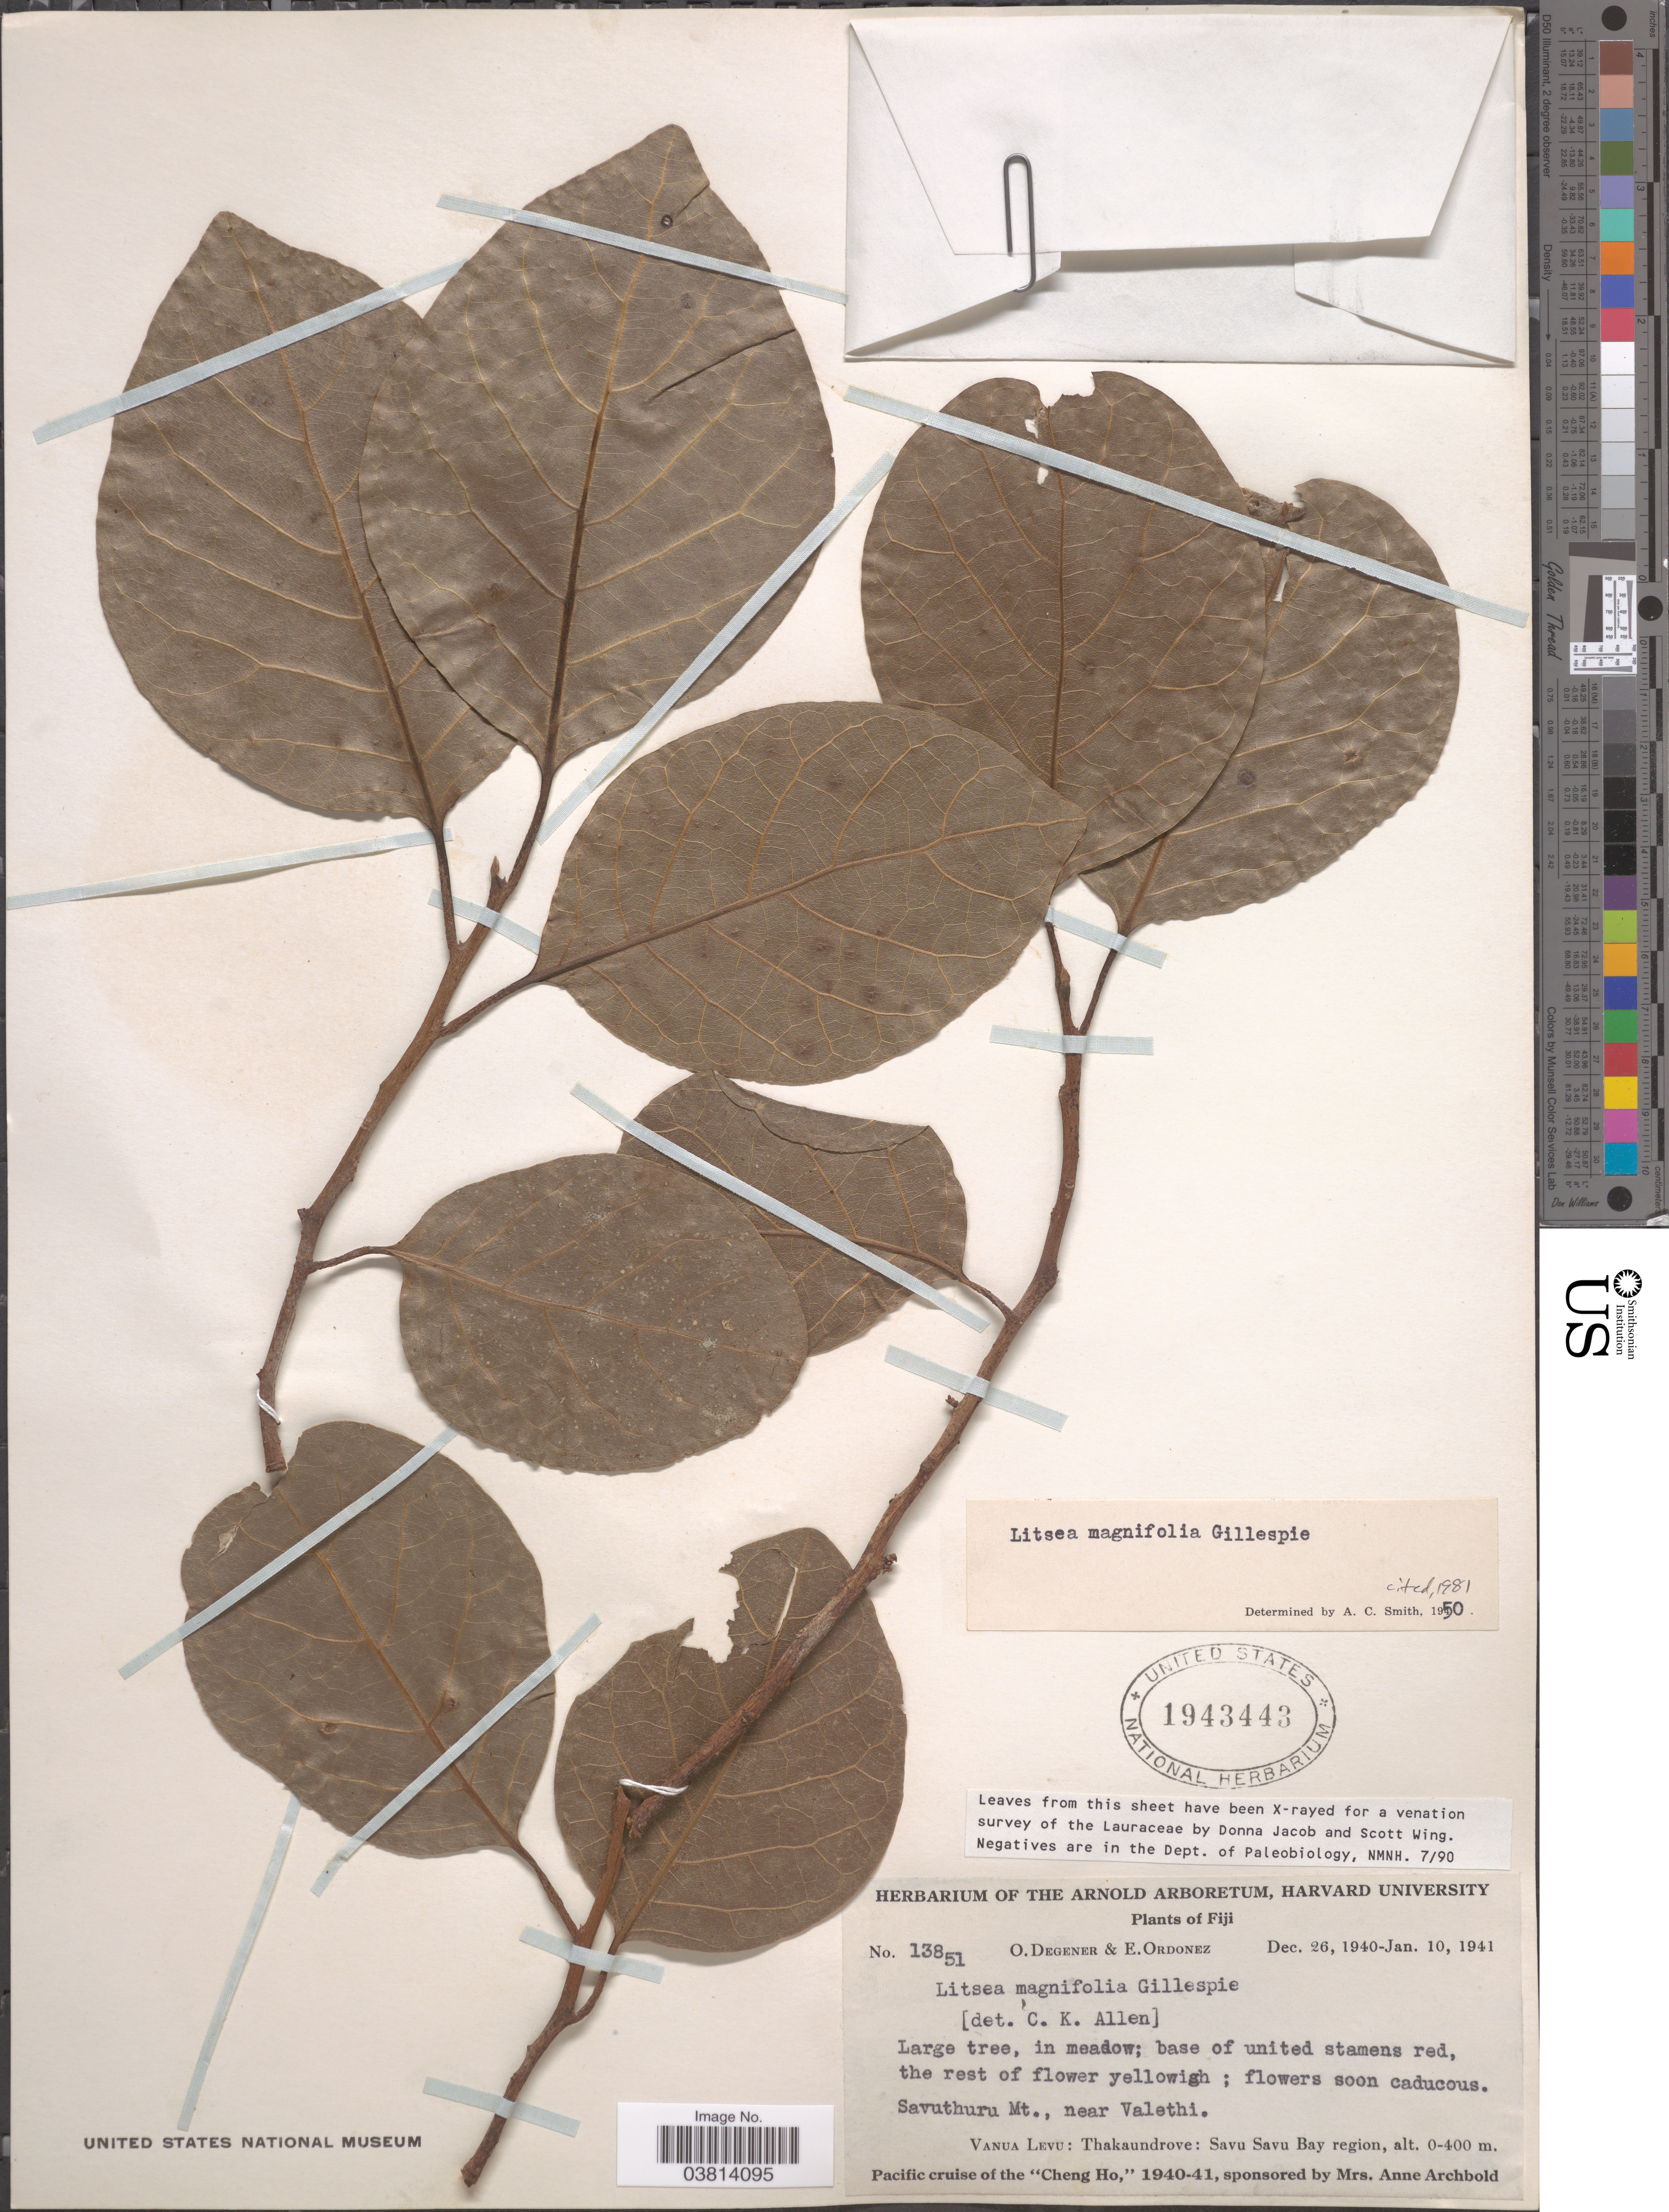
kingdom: Plantae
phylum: Tracheophyta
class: Magnoliopsida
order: Laurales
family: Lauraceae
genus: Litsea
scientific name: Litsea magnifolia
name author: Christoph.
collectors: O. Degener & E. Ordonez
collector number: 13851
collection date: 1940-12-26/1941-01-10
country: Fiji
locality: Savuthuru Mt., near Valethi. Vanua Levu: Thakaundrove: Savu Savu Bay region.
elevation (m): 0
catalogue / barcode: US 1943443